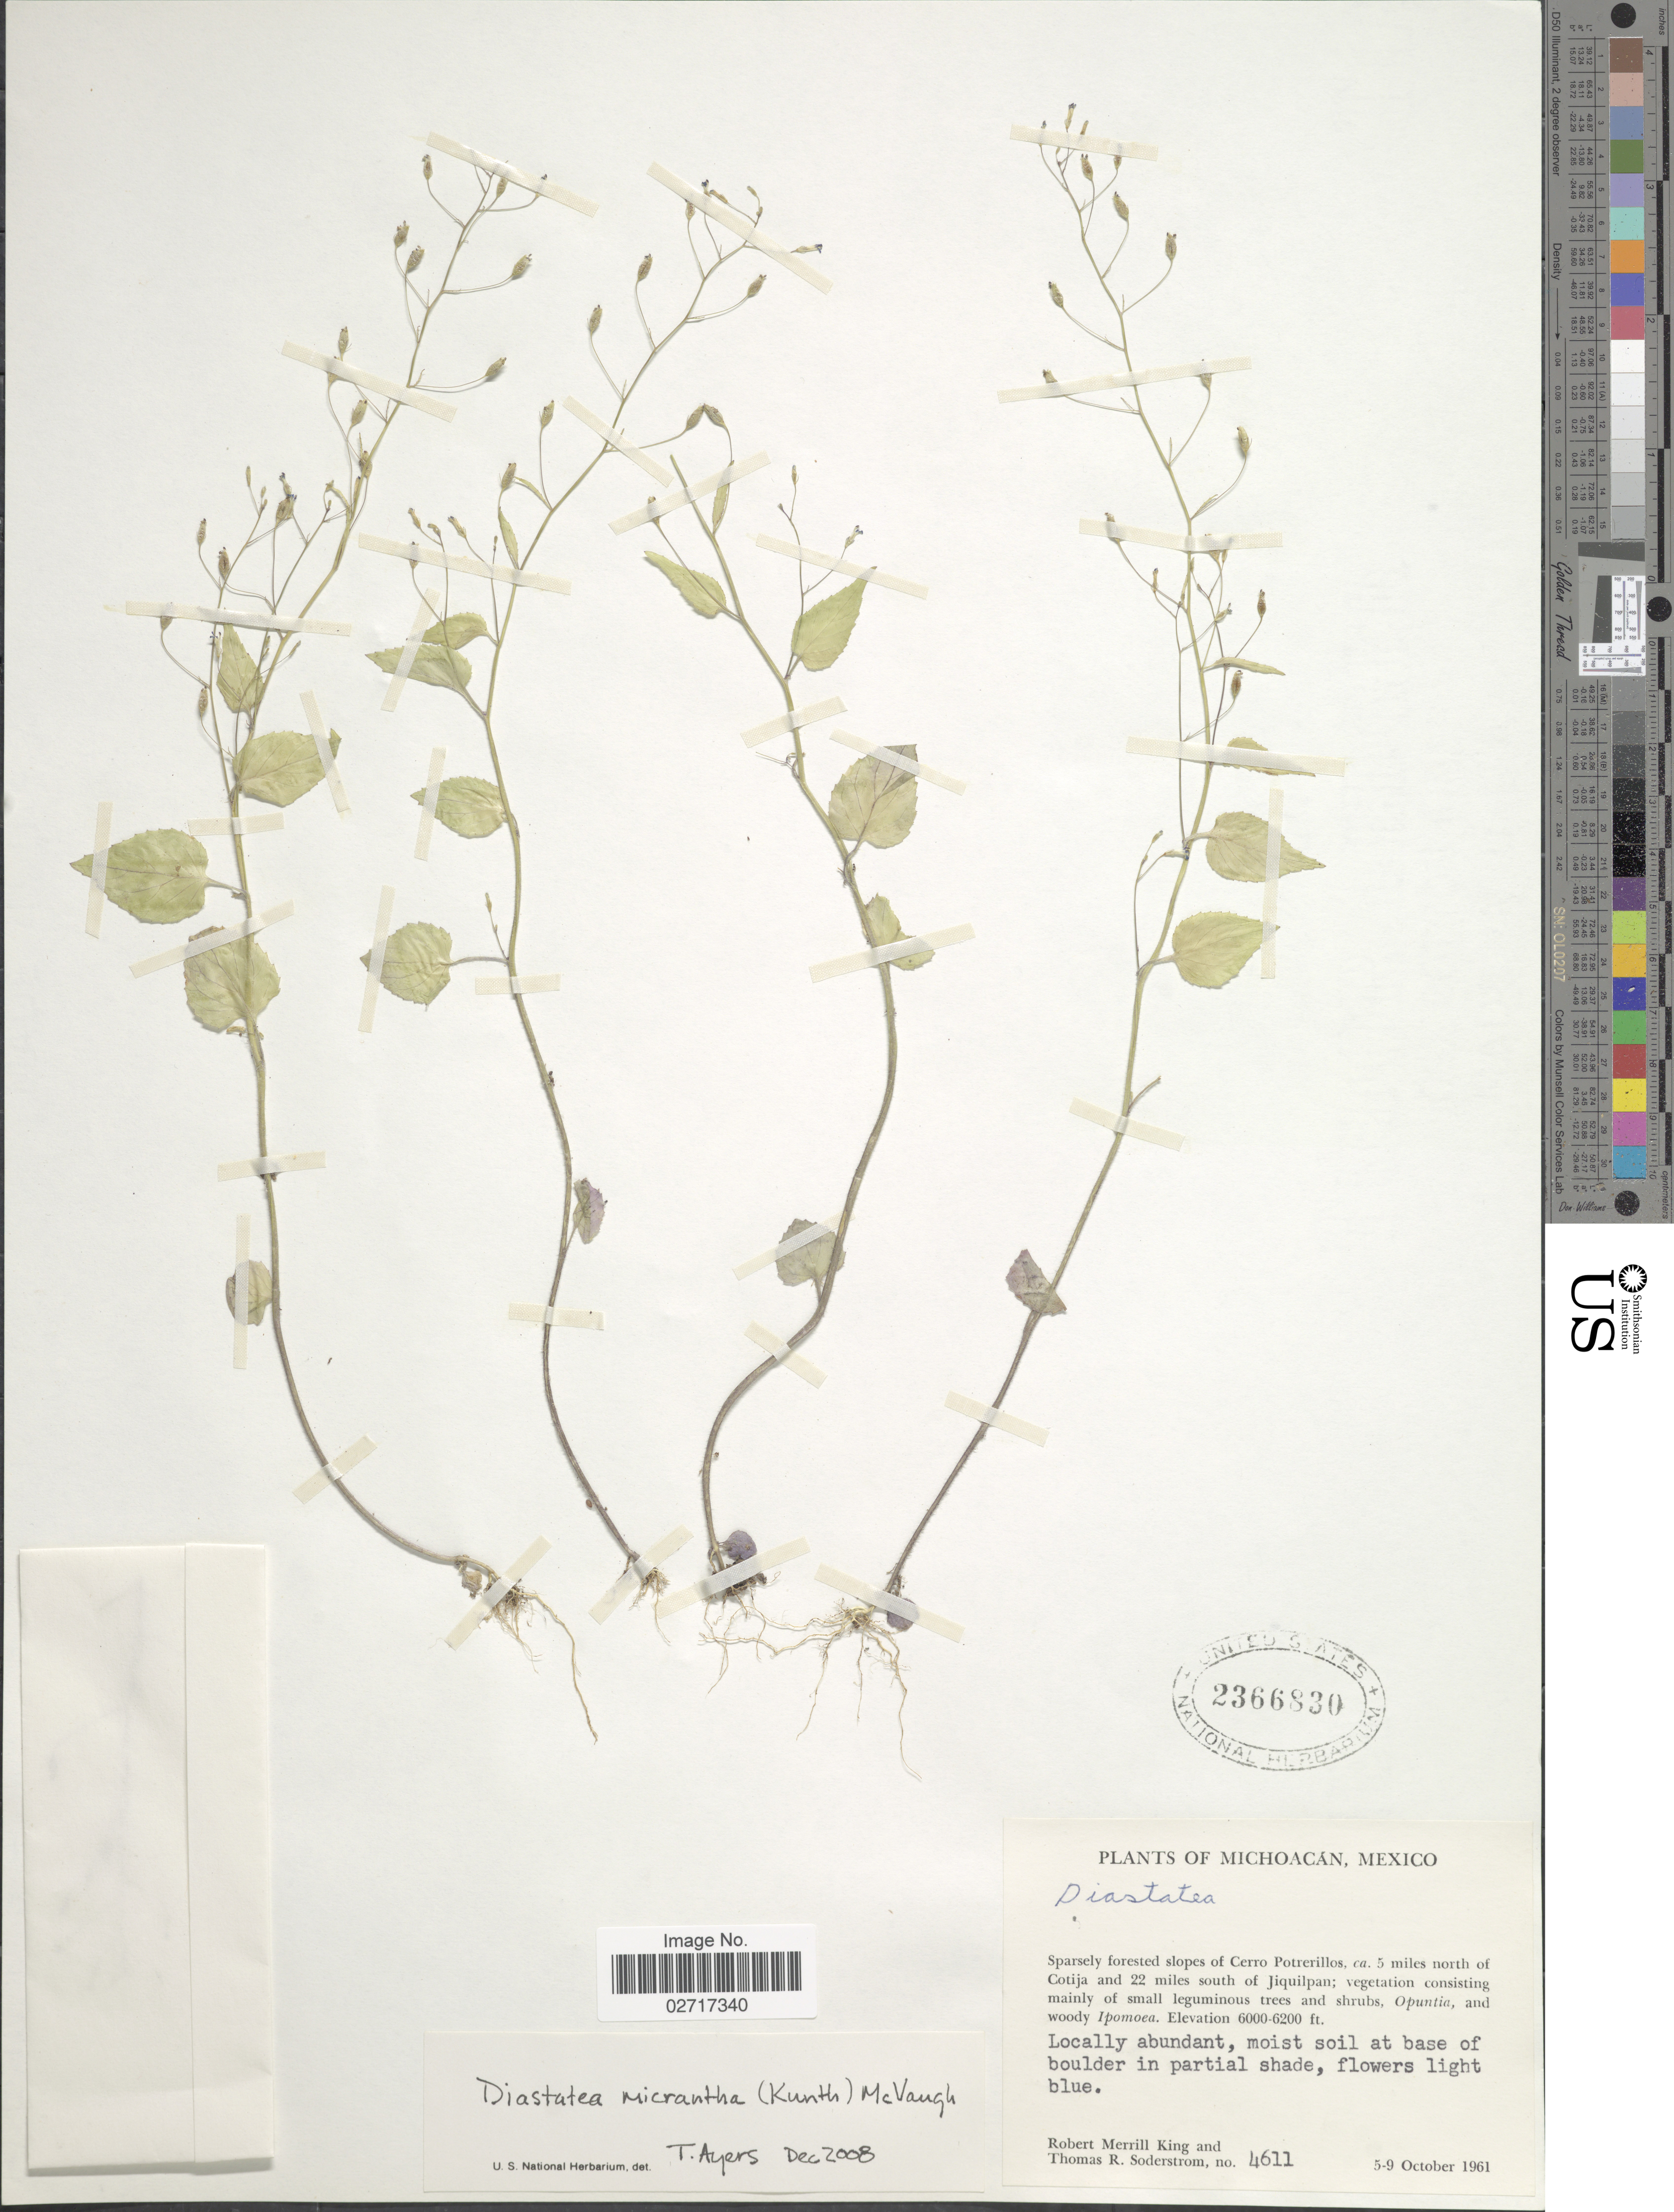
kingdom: Plantae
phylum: Tracheophyta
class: Magnoliopsida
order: Asterales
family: Campanulaceae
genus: Diastatea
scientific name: Diastatea micrantha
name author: (Kunth) McVaugh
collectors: R. M. King & T. R. Soderstrom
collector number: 4611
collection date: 1961-10-05/1961-10-09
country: Mexico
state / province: Michoacán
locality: Sparsely forested slopes of Cerro Potrerillos, ca. 5 miles north of Cotija and 22 miles south of Jiquilpan.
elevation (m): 1829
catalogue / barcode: US 2366830